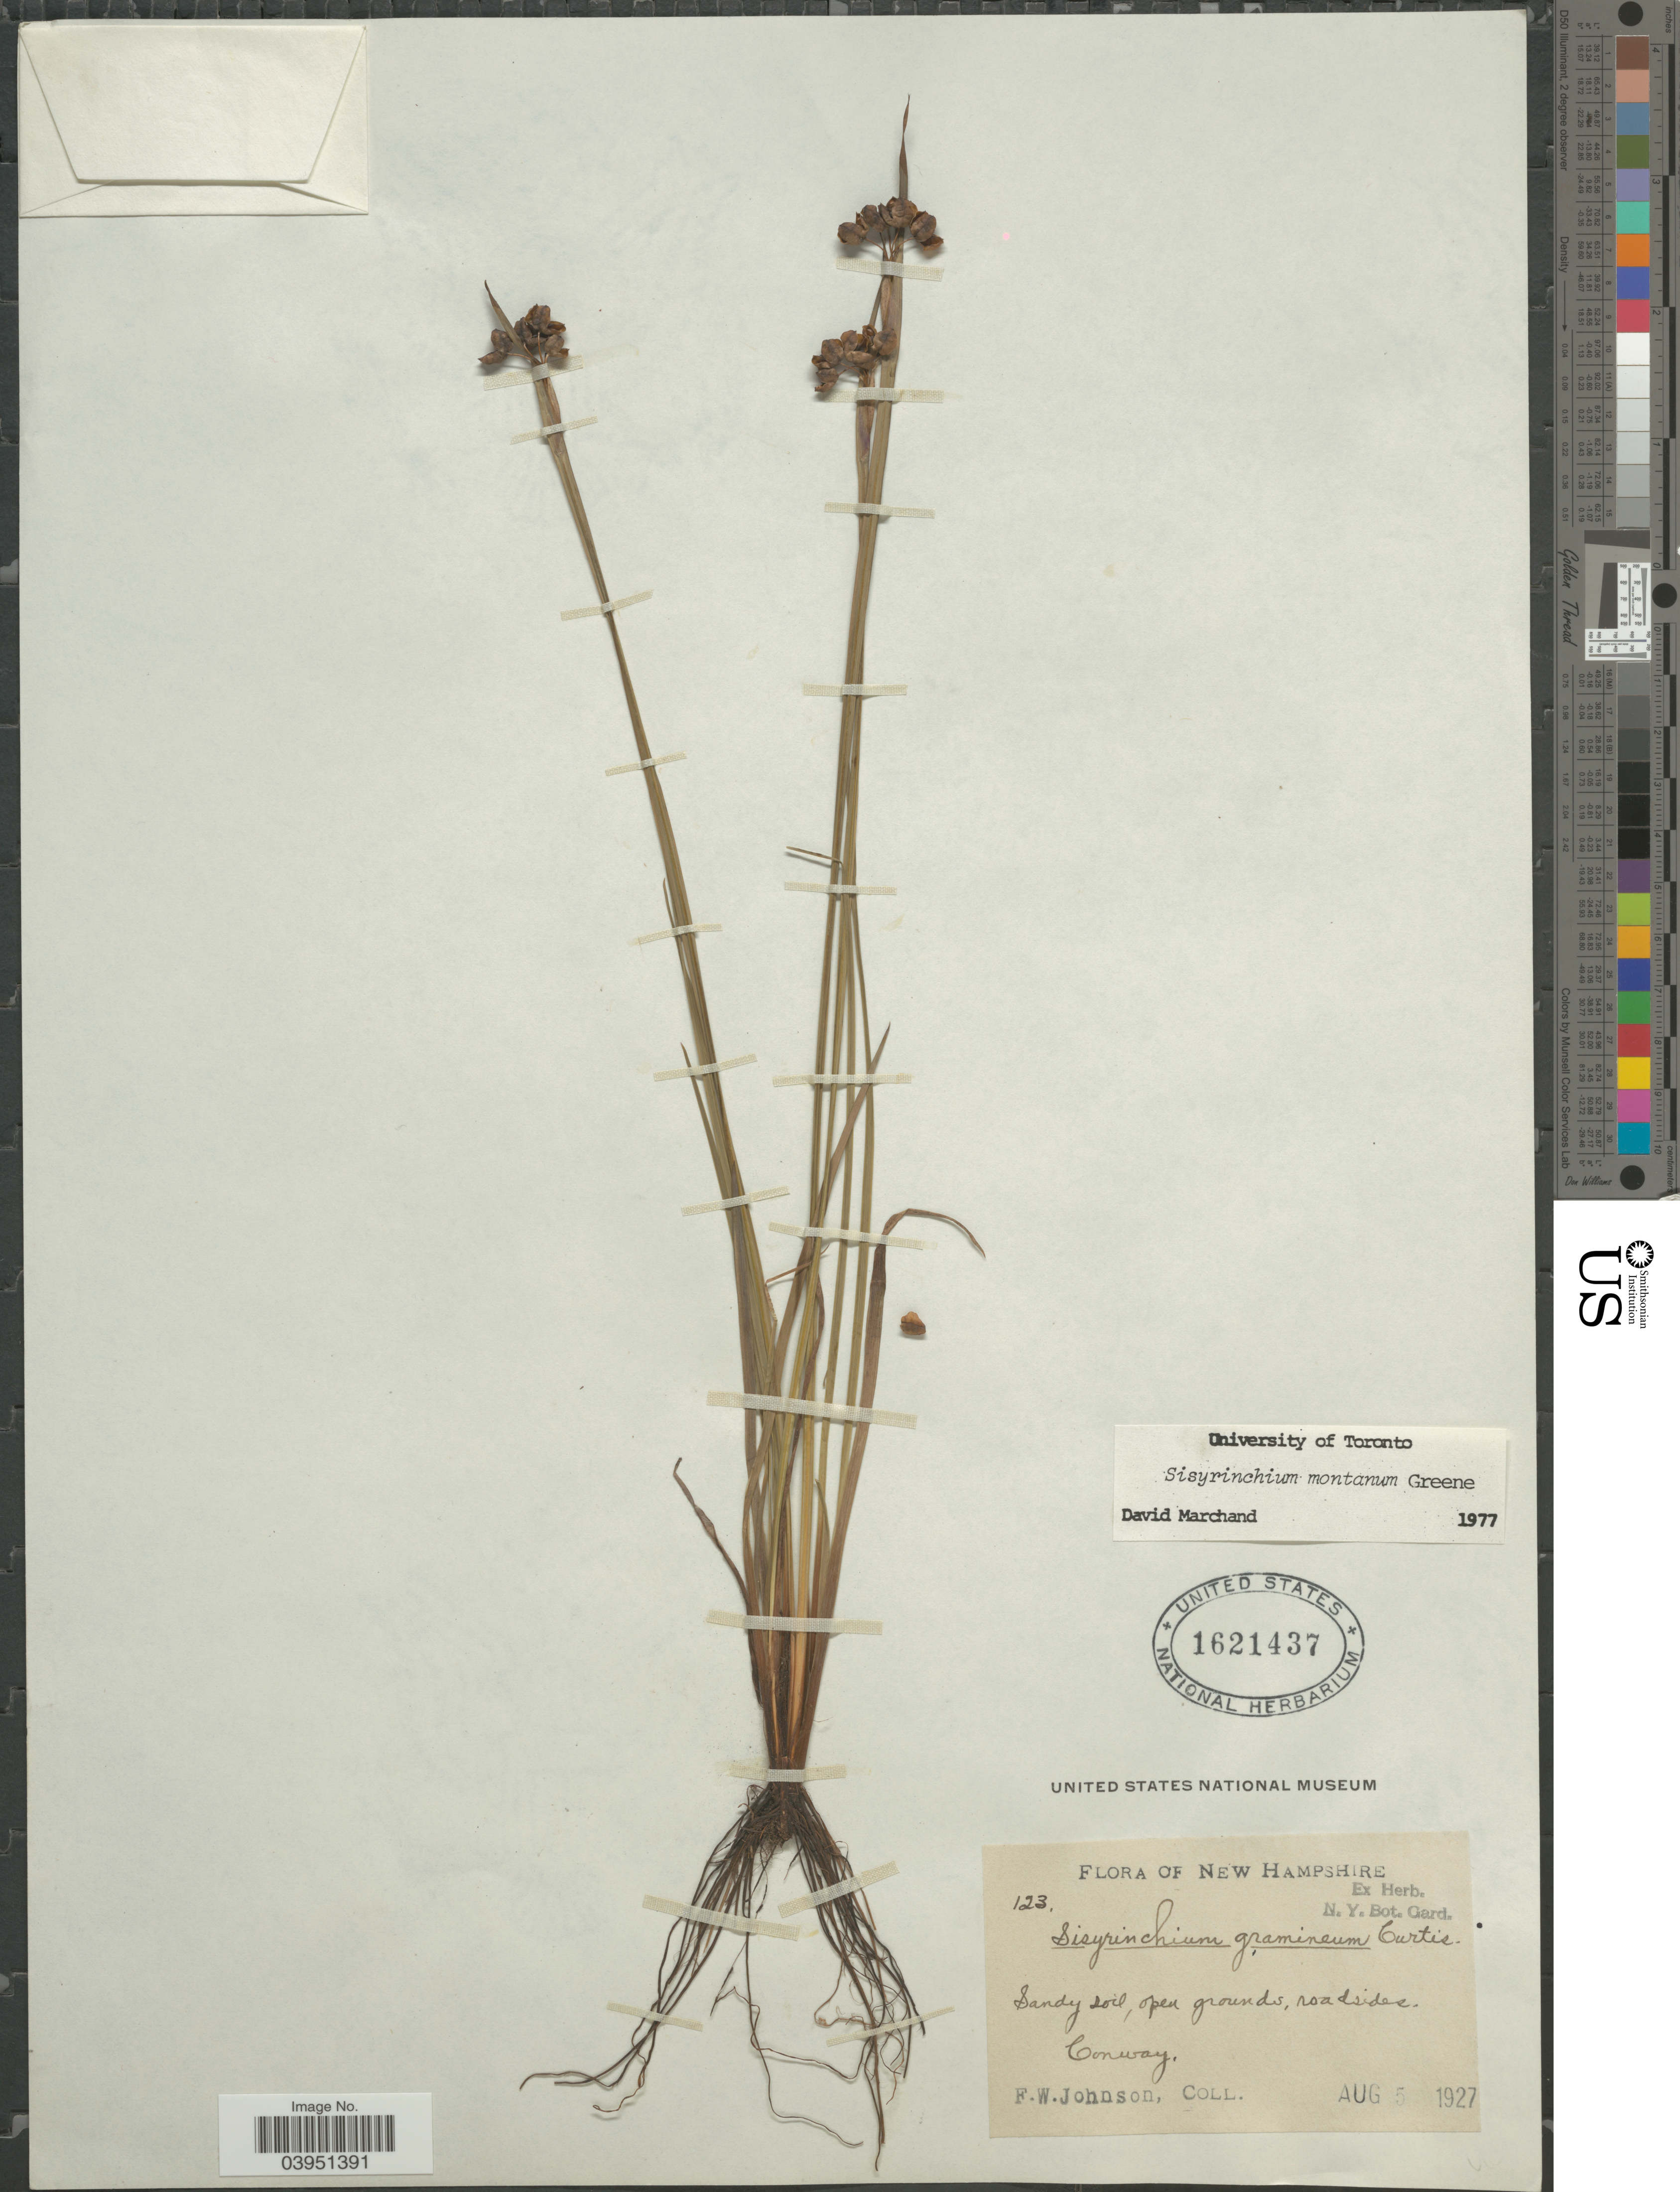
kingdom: Plantae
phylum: Tracheophyta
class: Liliopsida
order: Asparagales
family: Iridaceae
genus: Sisyrinchium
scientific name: Sisyrinchium montanum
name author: Greene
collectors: F. W. Johnson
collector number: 123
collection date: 1927-08-05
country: United States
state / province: New Hampshire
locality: Conway.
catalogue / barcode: US 1621437